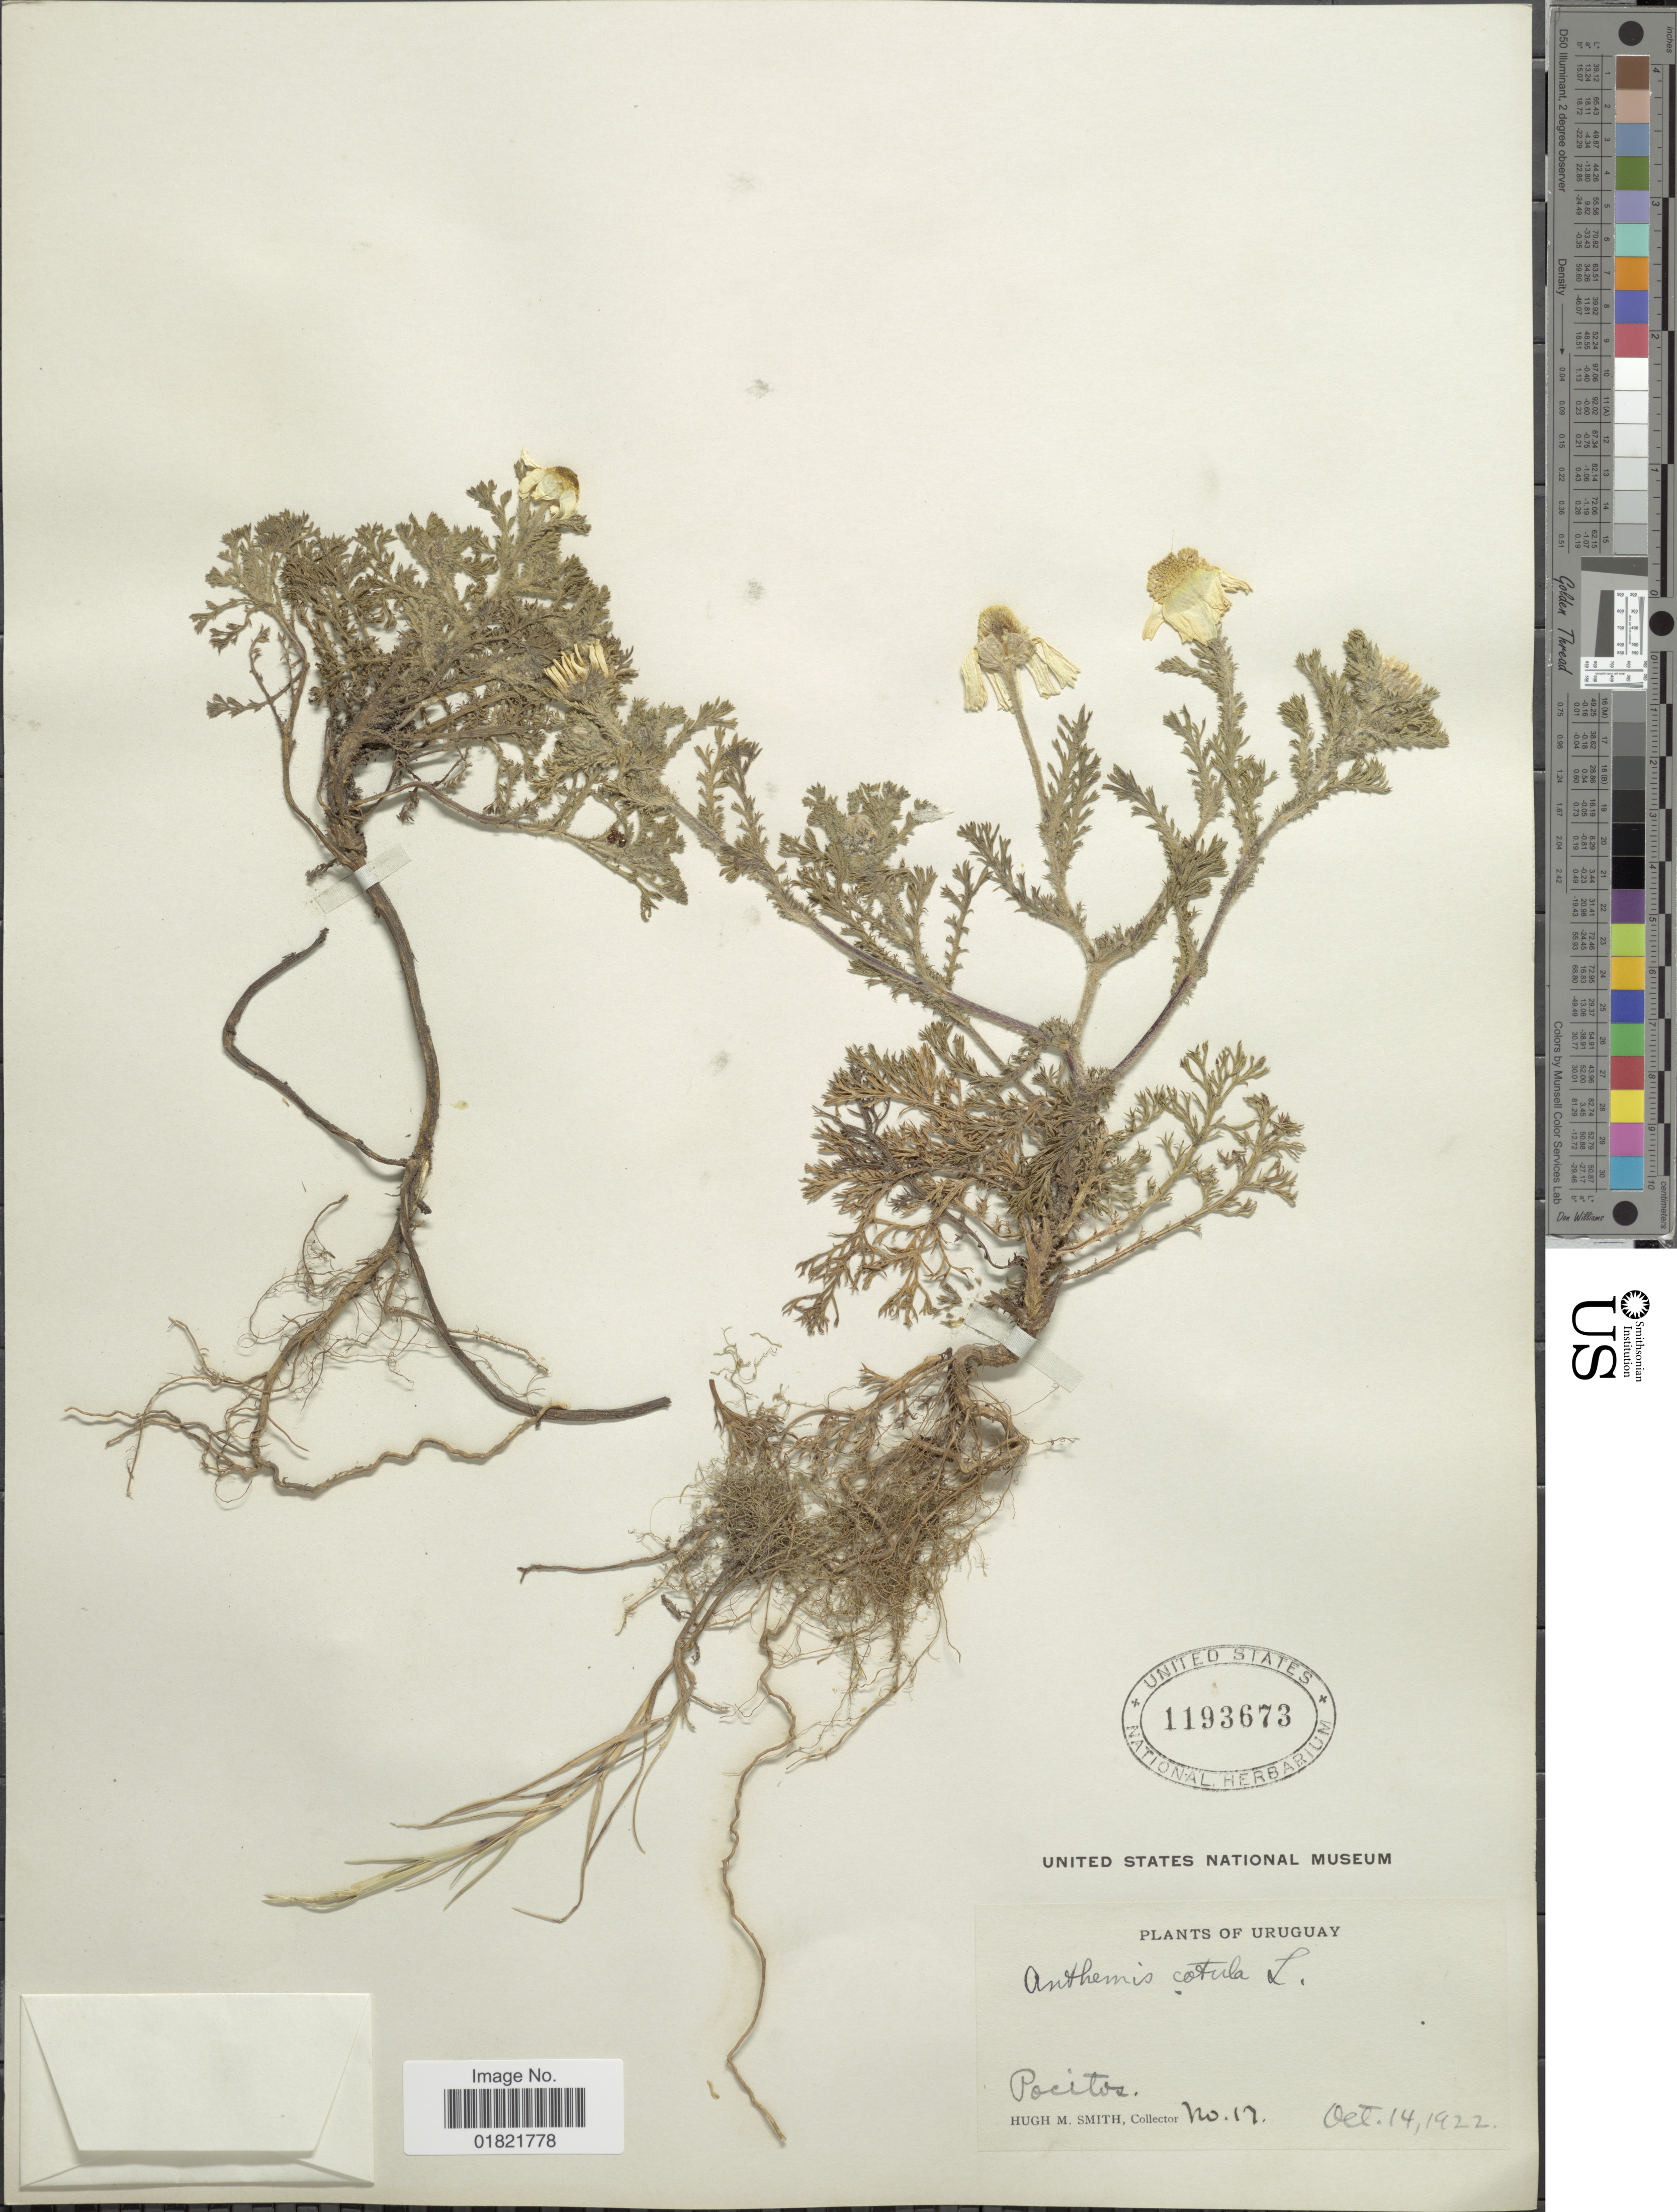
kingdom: Plantae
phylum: Tracheophyta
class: Magnoliopsida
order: Asterales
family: Asteraceae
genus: Anthemis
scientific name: Anthemis cotula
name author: L.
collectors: H. M. Smith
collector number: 17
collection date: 1922-10-14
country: Uruguay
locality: Pocitos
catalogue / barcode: US 1193673